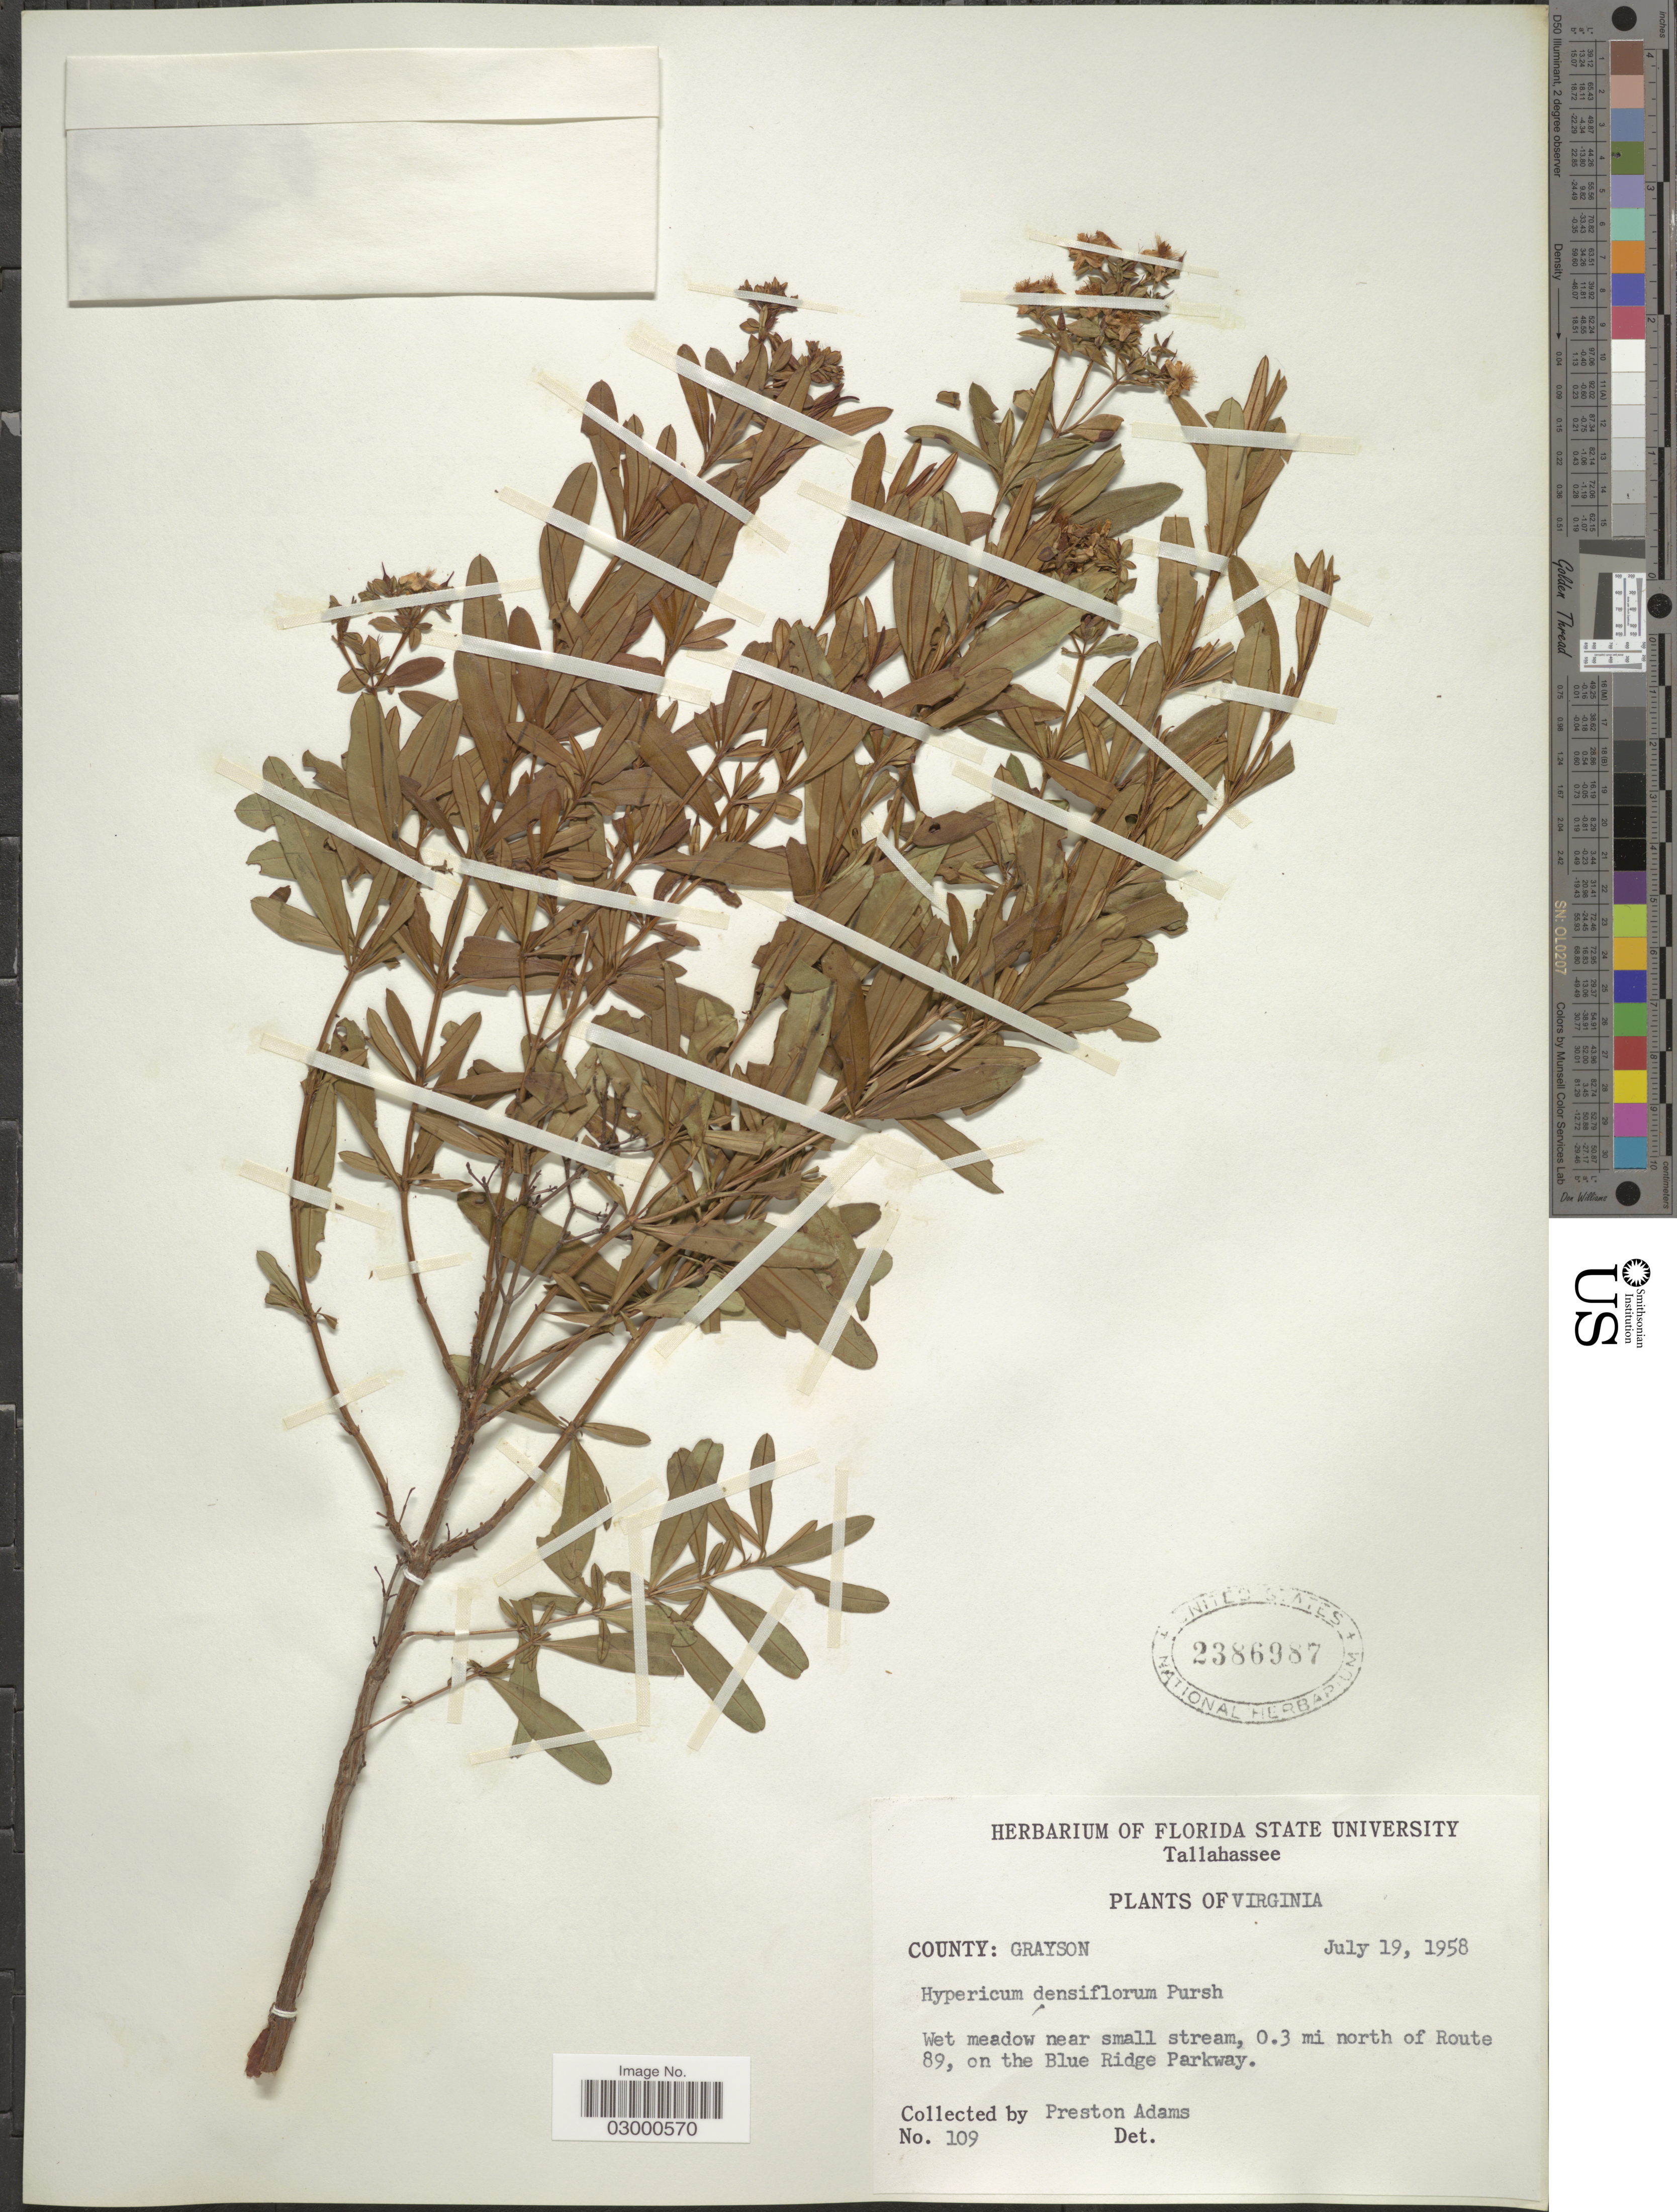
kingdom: Plantae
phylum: Tracheophyta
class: Magnoliopsida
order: Malpighiales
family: Hypericaceae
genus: Hypericum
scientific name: Hypericum densiflorum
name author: Pursh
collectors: P. Adams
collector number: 109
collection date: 1958-07-19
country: United States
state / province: Virginia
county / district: Grayson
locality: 0.3 mi N of Route 89, on the Blue Ridge Parkway.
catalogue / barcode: US 2386987